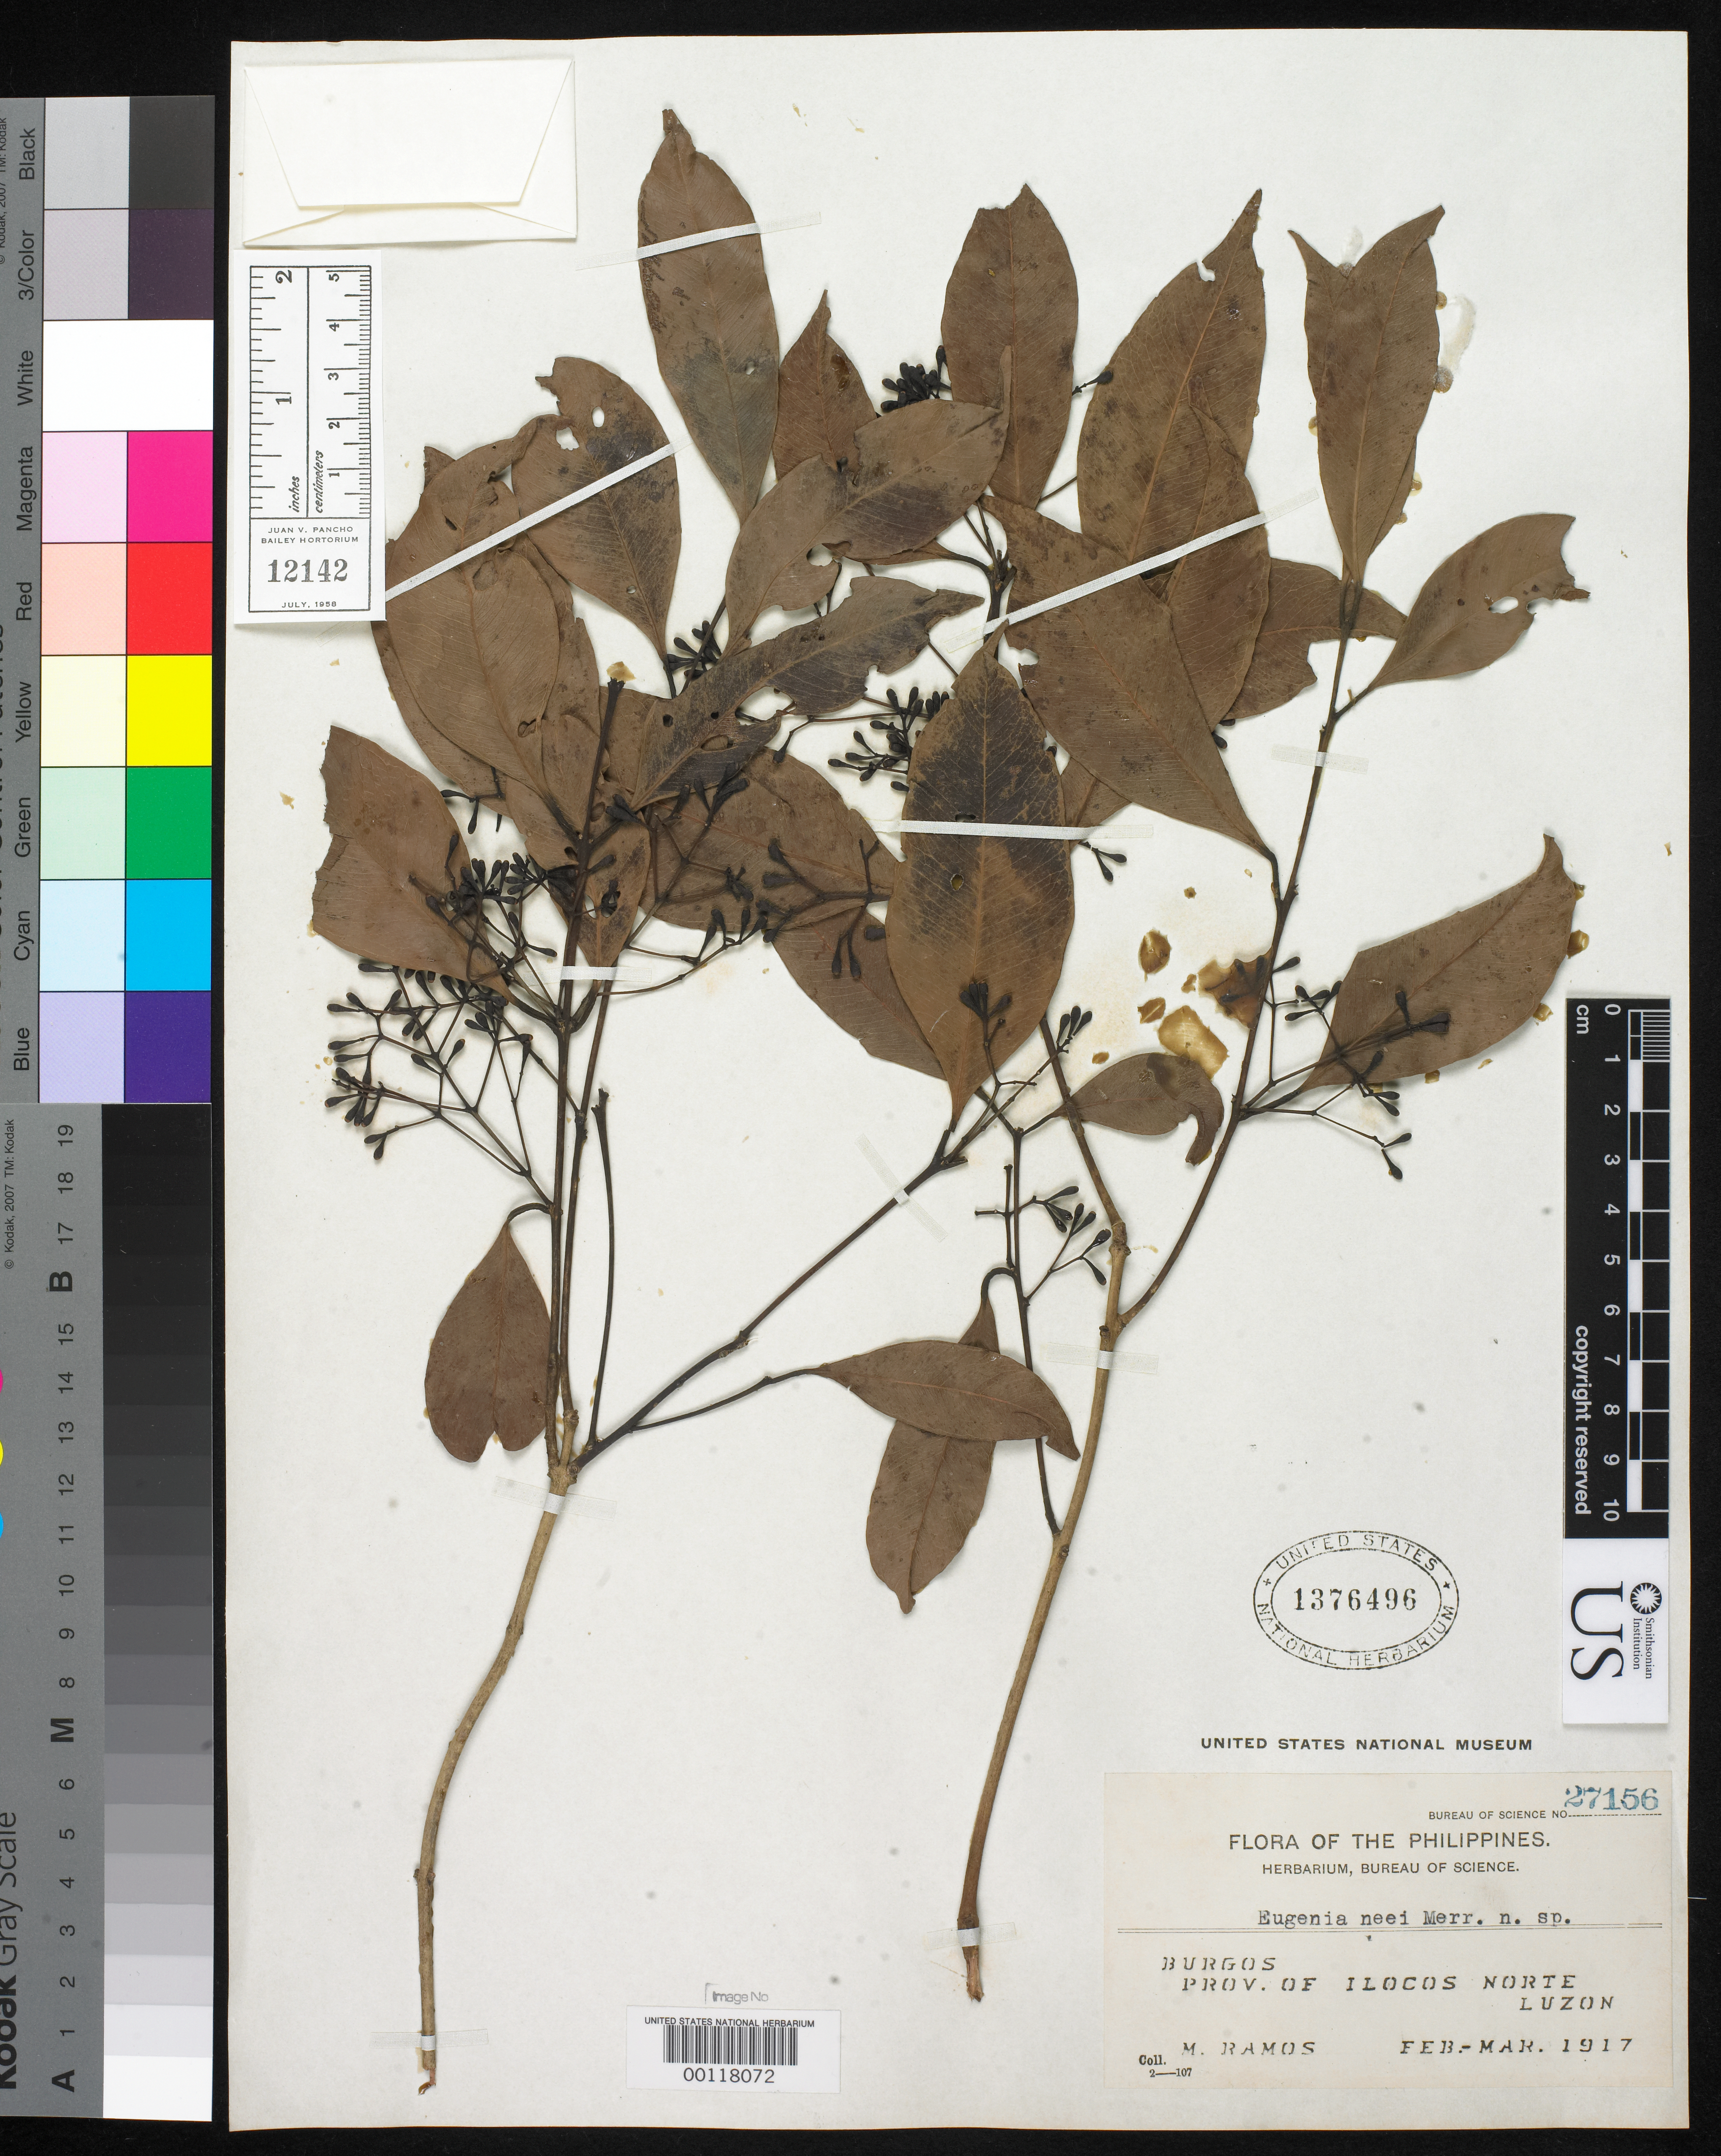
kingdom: Plantae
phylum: Tracheophyta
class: Magnoliopsida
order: Myrtales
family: Myrtaceae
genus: Eugenia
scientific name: Eugenia neei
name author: Merr.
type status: Isotype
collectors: M. Ramos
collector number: Bur. Sci. 27156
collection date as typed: Feb 1917 to -- Mar 1917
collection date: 1917-02/1917-03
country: Philippines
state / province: Ilocos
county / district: Ilocos Norte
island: Luzon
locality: Burgos.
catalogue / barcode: US 1376496